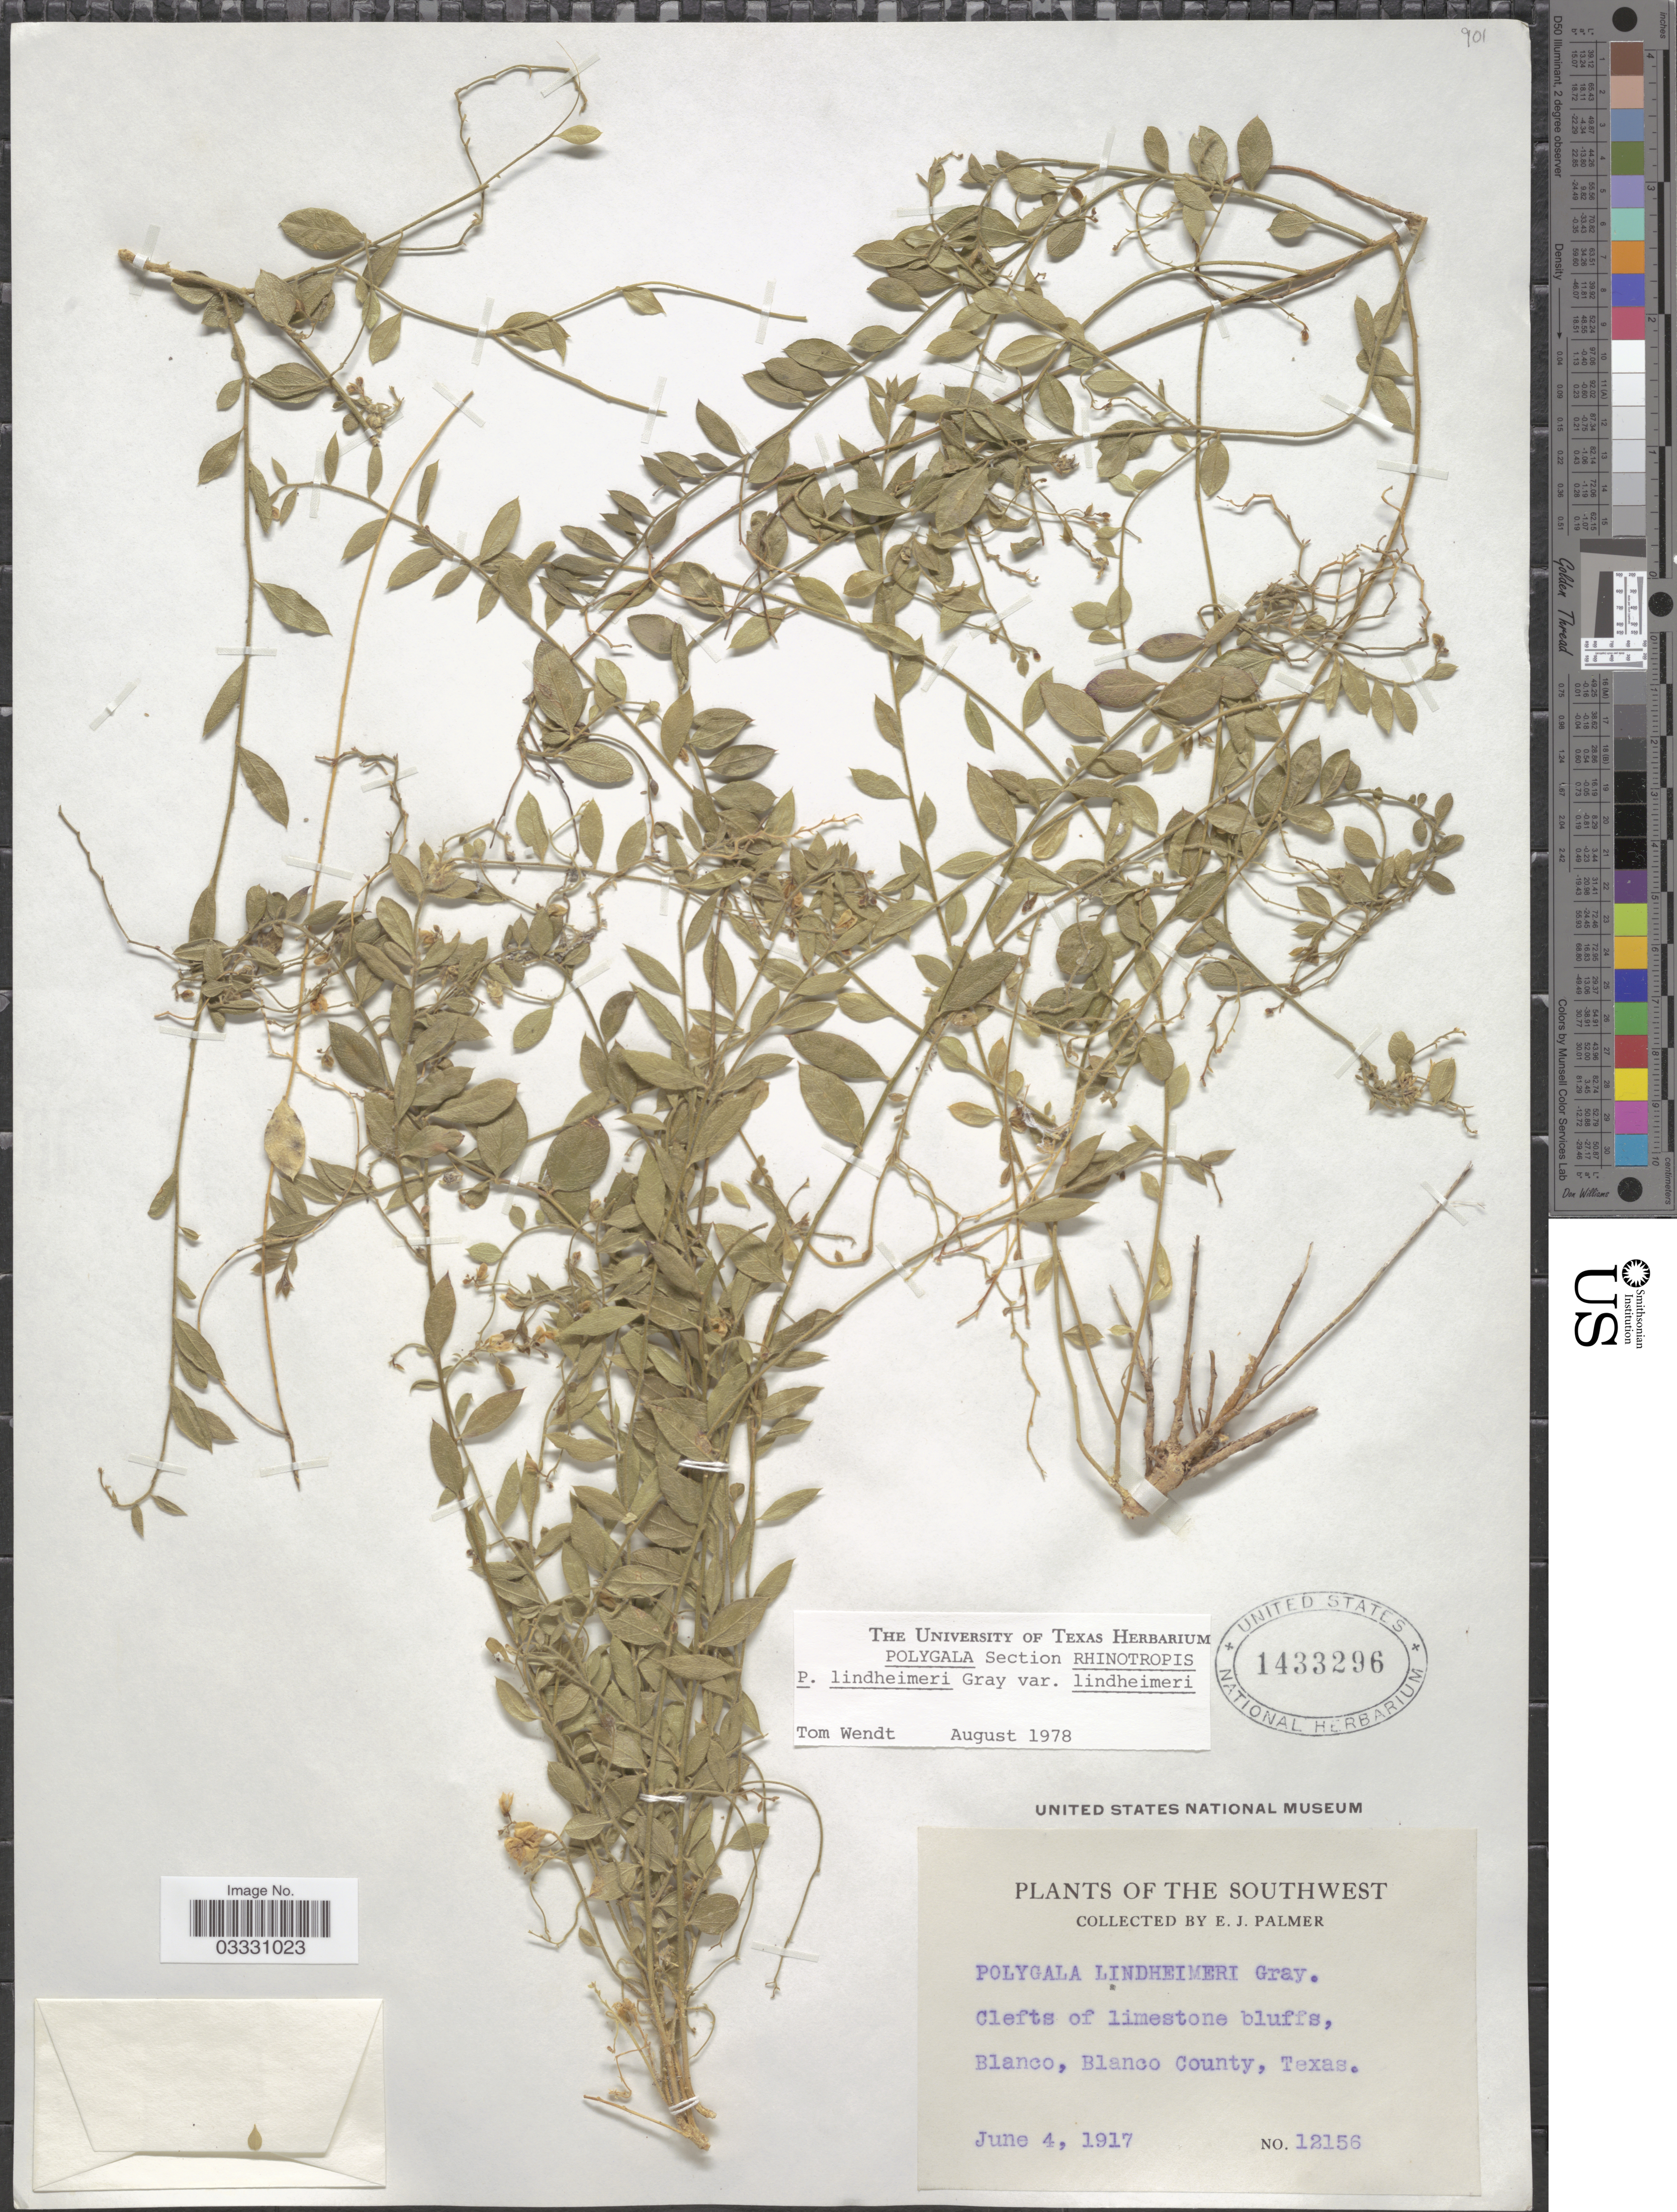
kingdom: Plantae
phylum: Tracheophyta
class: Magnoliopsida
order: Fabales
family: Polygalaceae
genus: Rhinotropis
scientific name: Rhinotropis lindheimeri var. lindheimeri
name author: (A. Gray) J.R. Abbott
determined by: Strong, Mark T., (BOT), Smithsonian Institution - National Museum of Natural History (UNITED STATES)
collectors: E. J. Palmer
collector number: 12156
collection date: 1917-06-04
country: United States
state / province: Texas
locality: The Southwest. Blanco, Blanco County.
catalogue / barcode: US 1433296